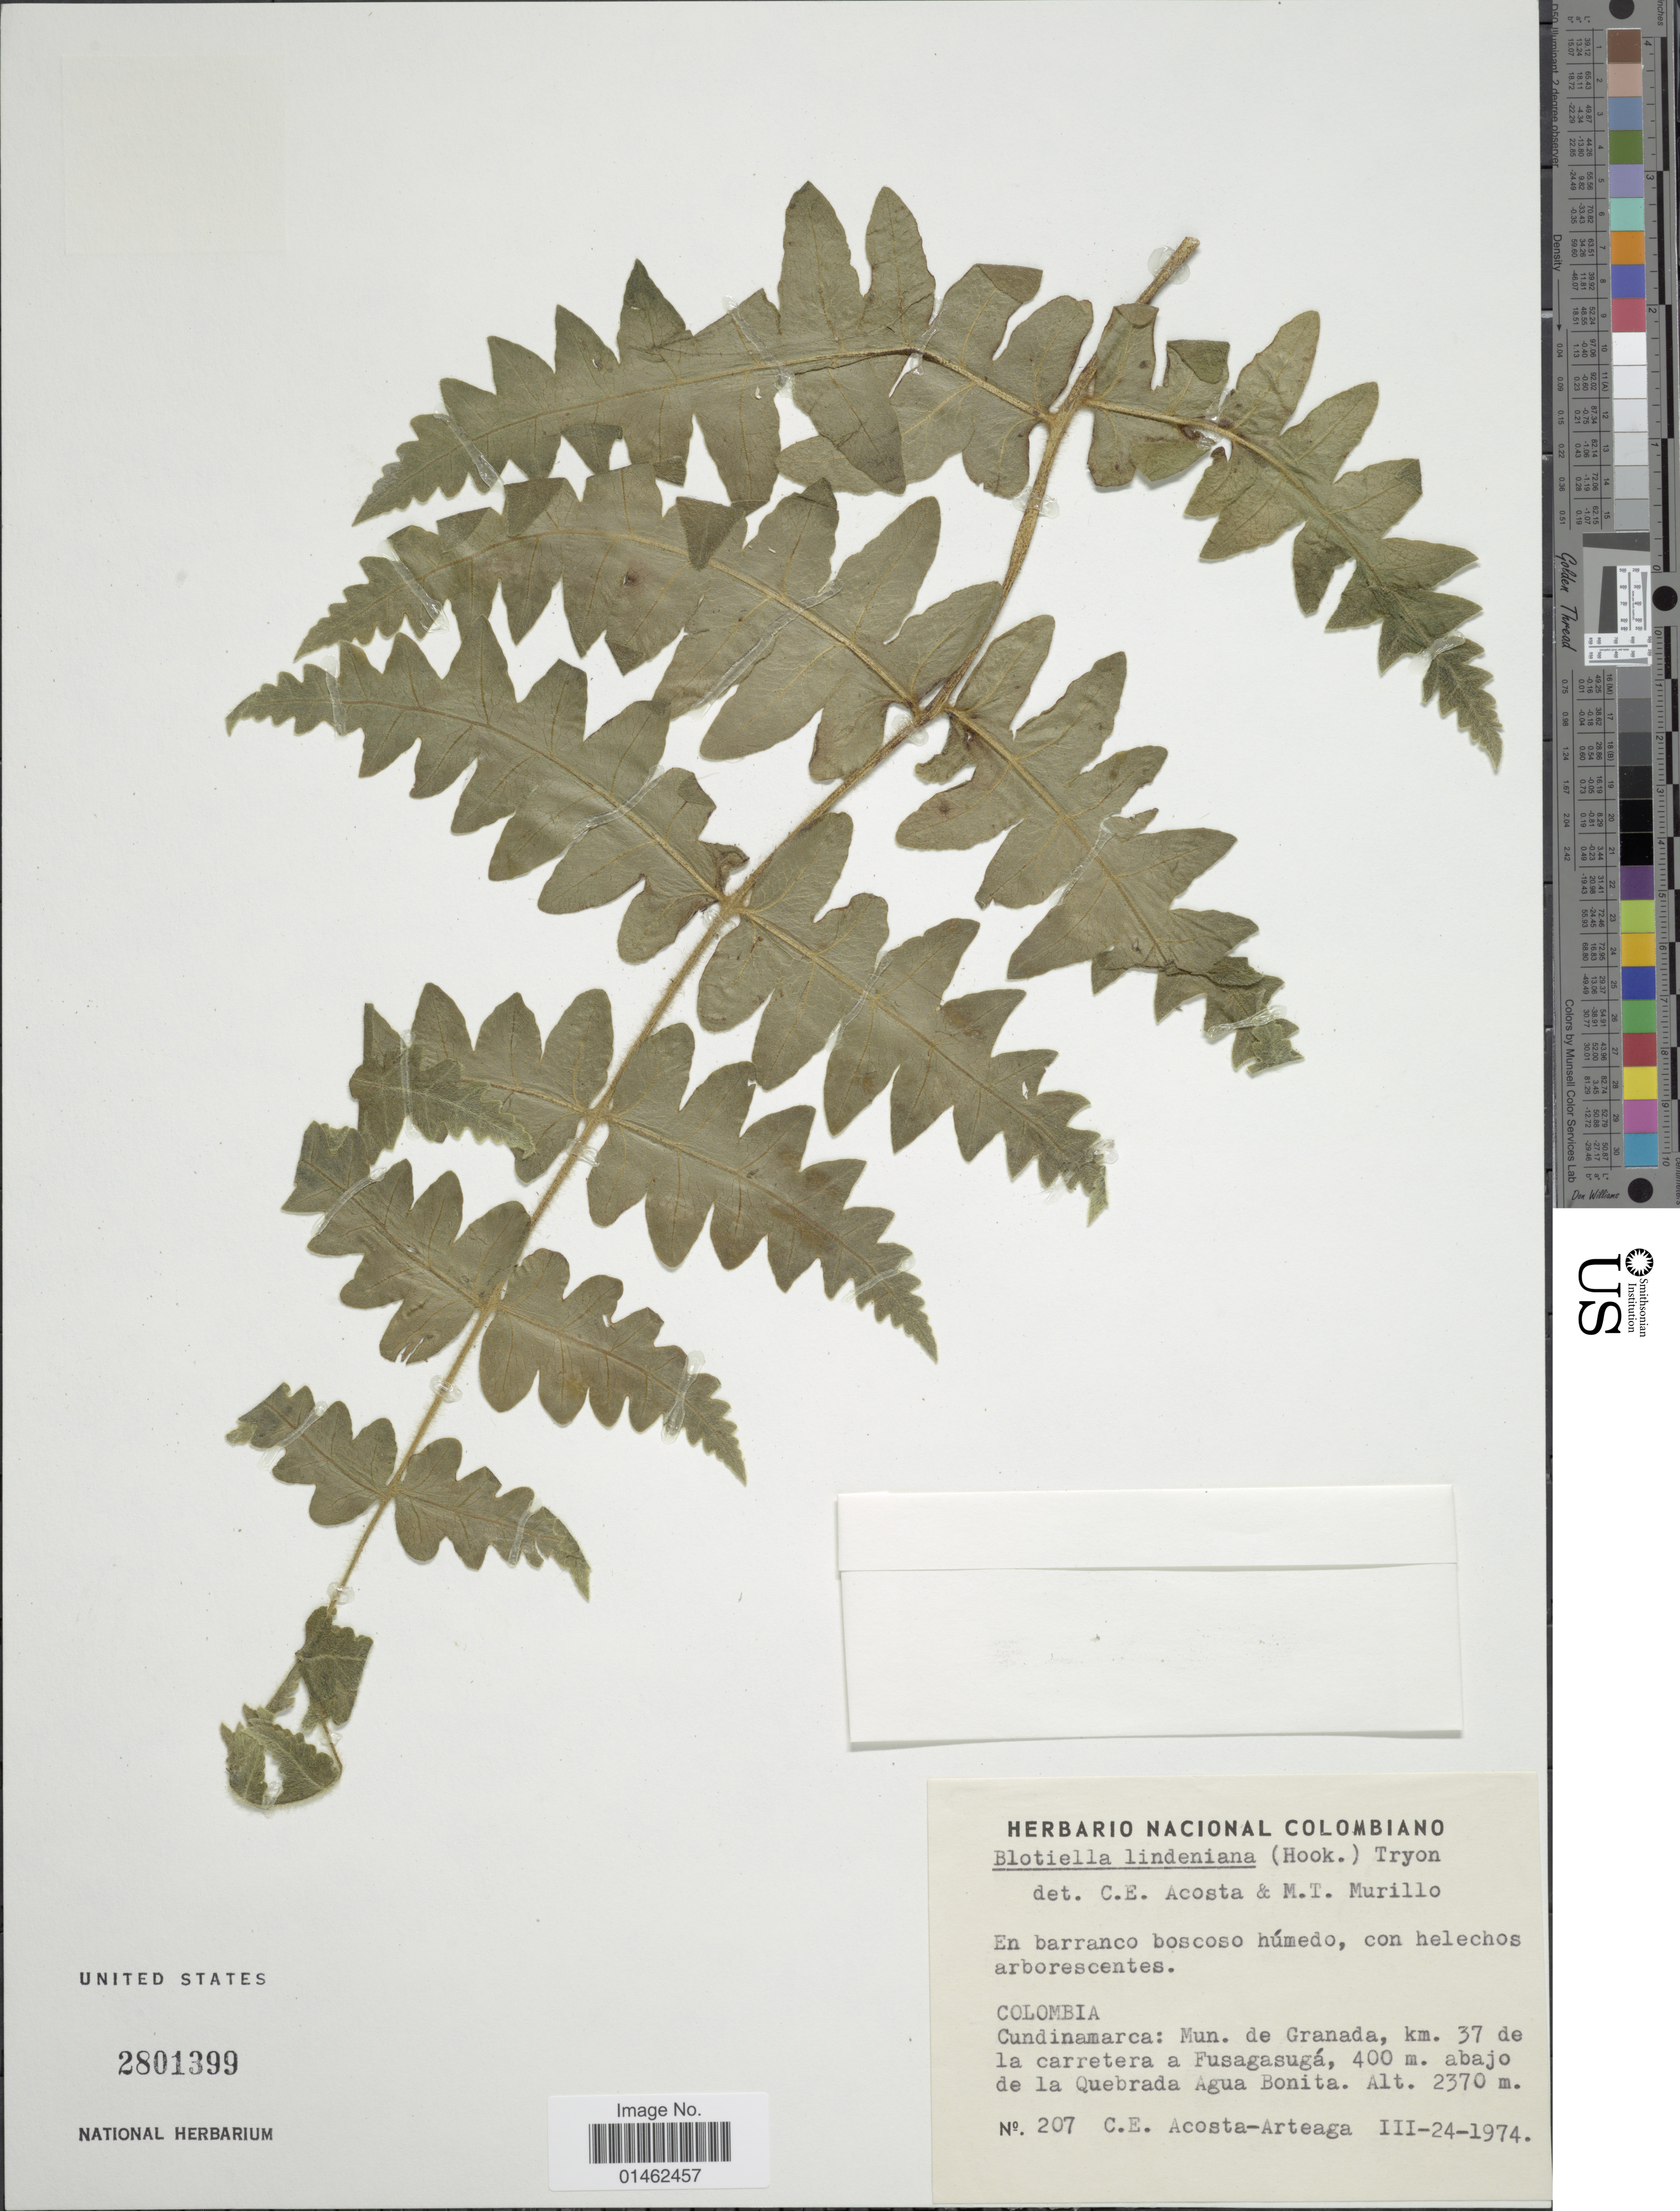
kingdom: Plantae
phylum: Tracheophyta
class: Polypodiopsida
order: Polypodiales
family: Dennstaedtiaceae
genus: Blotiella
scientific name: Blotiella lindeniana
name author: (Hook.) R.M. Tryon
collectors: C. E. Acosta-Arteaga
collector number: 207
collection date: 1974-03-24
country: Colombia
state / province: Cundinamarca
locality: Mun de Granada, km 37 de la carretera a Fusagasugá, 400 m. abajo de la Quebrada Agua Bonita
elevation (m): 2370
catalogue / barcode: US 2801399